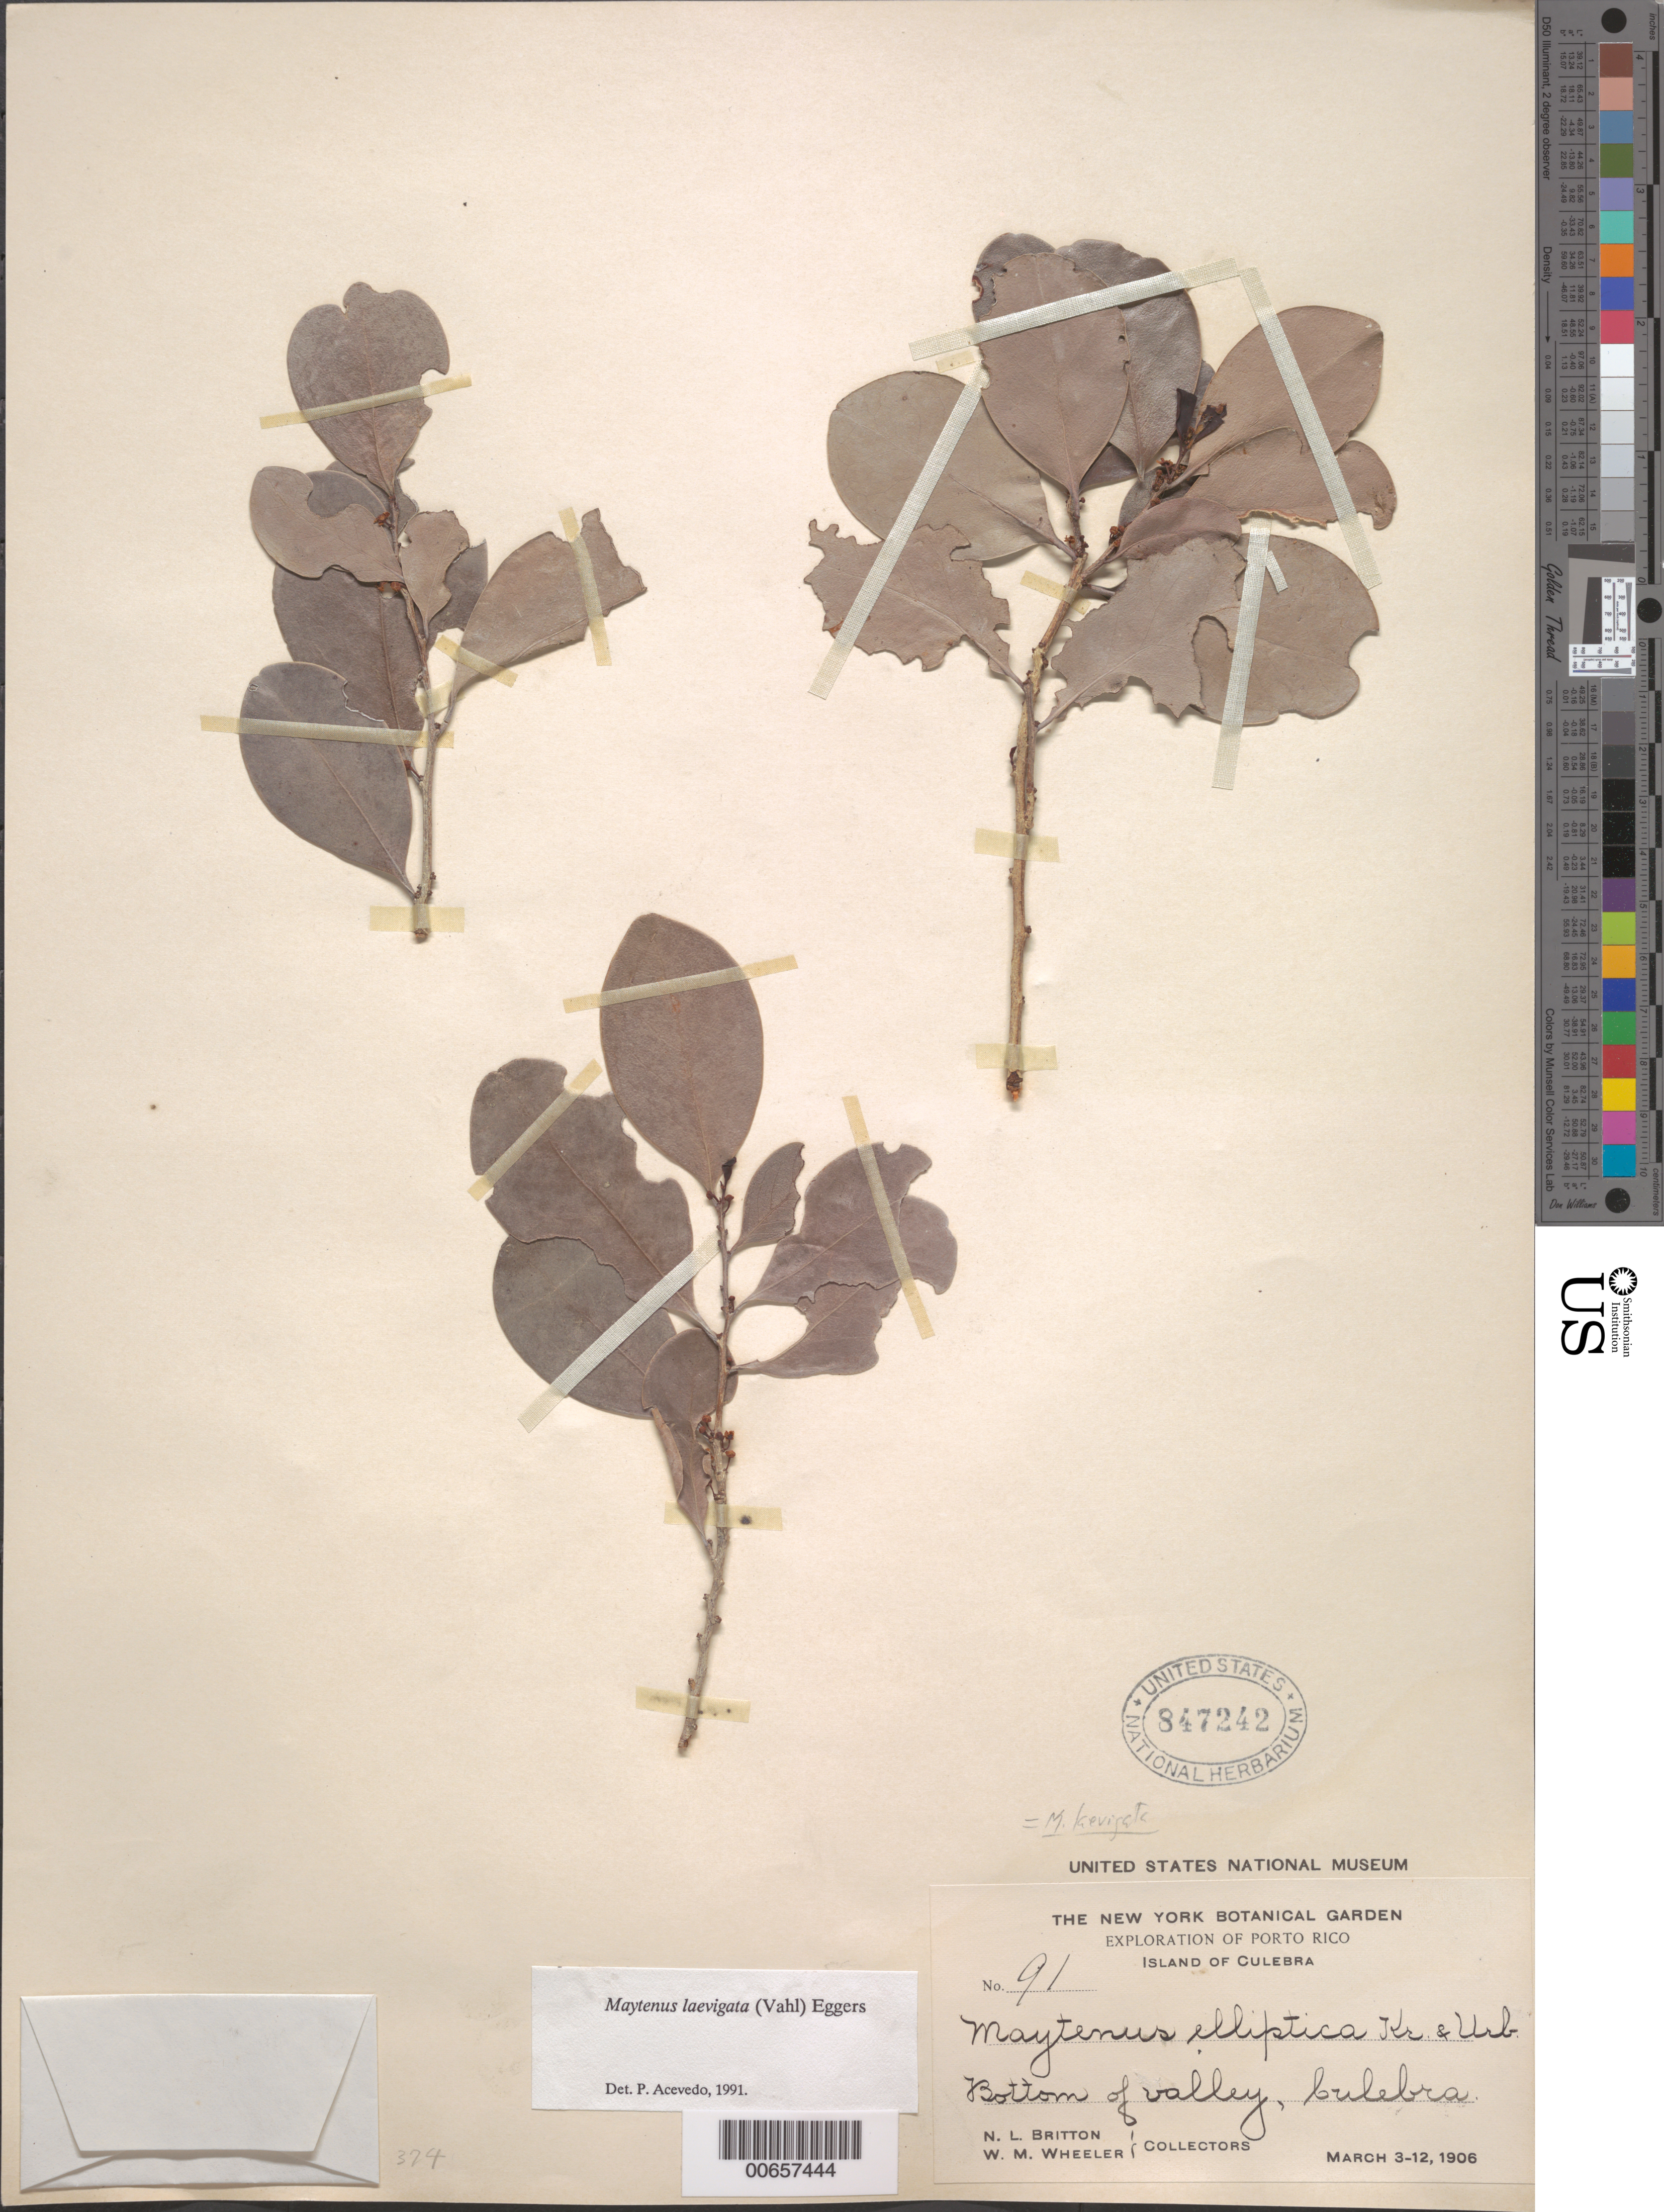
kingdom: Plantae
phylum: Tracheophyta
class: Magnoliopsida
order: Celastrales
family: Celastraceae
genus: Maytenus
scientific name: Maytenus laevigatus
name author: (Vahl) Griseb. ex Eggers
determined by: Acevedo-Rodríguez, P., (BOT), Smithsonian Institution - National Museum of Natural History (UNITED STATES)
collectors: N. Britton & W. Wheeler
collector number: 91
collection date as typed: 03 Mar 1906 to 12 Mar 1906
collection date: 1906-03-03/1906-03-12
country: Puerto Rico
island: Culebra I.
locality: Valley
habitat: Bottom of Valley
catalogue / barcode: US 847242